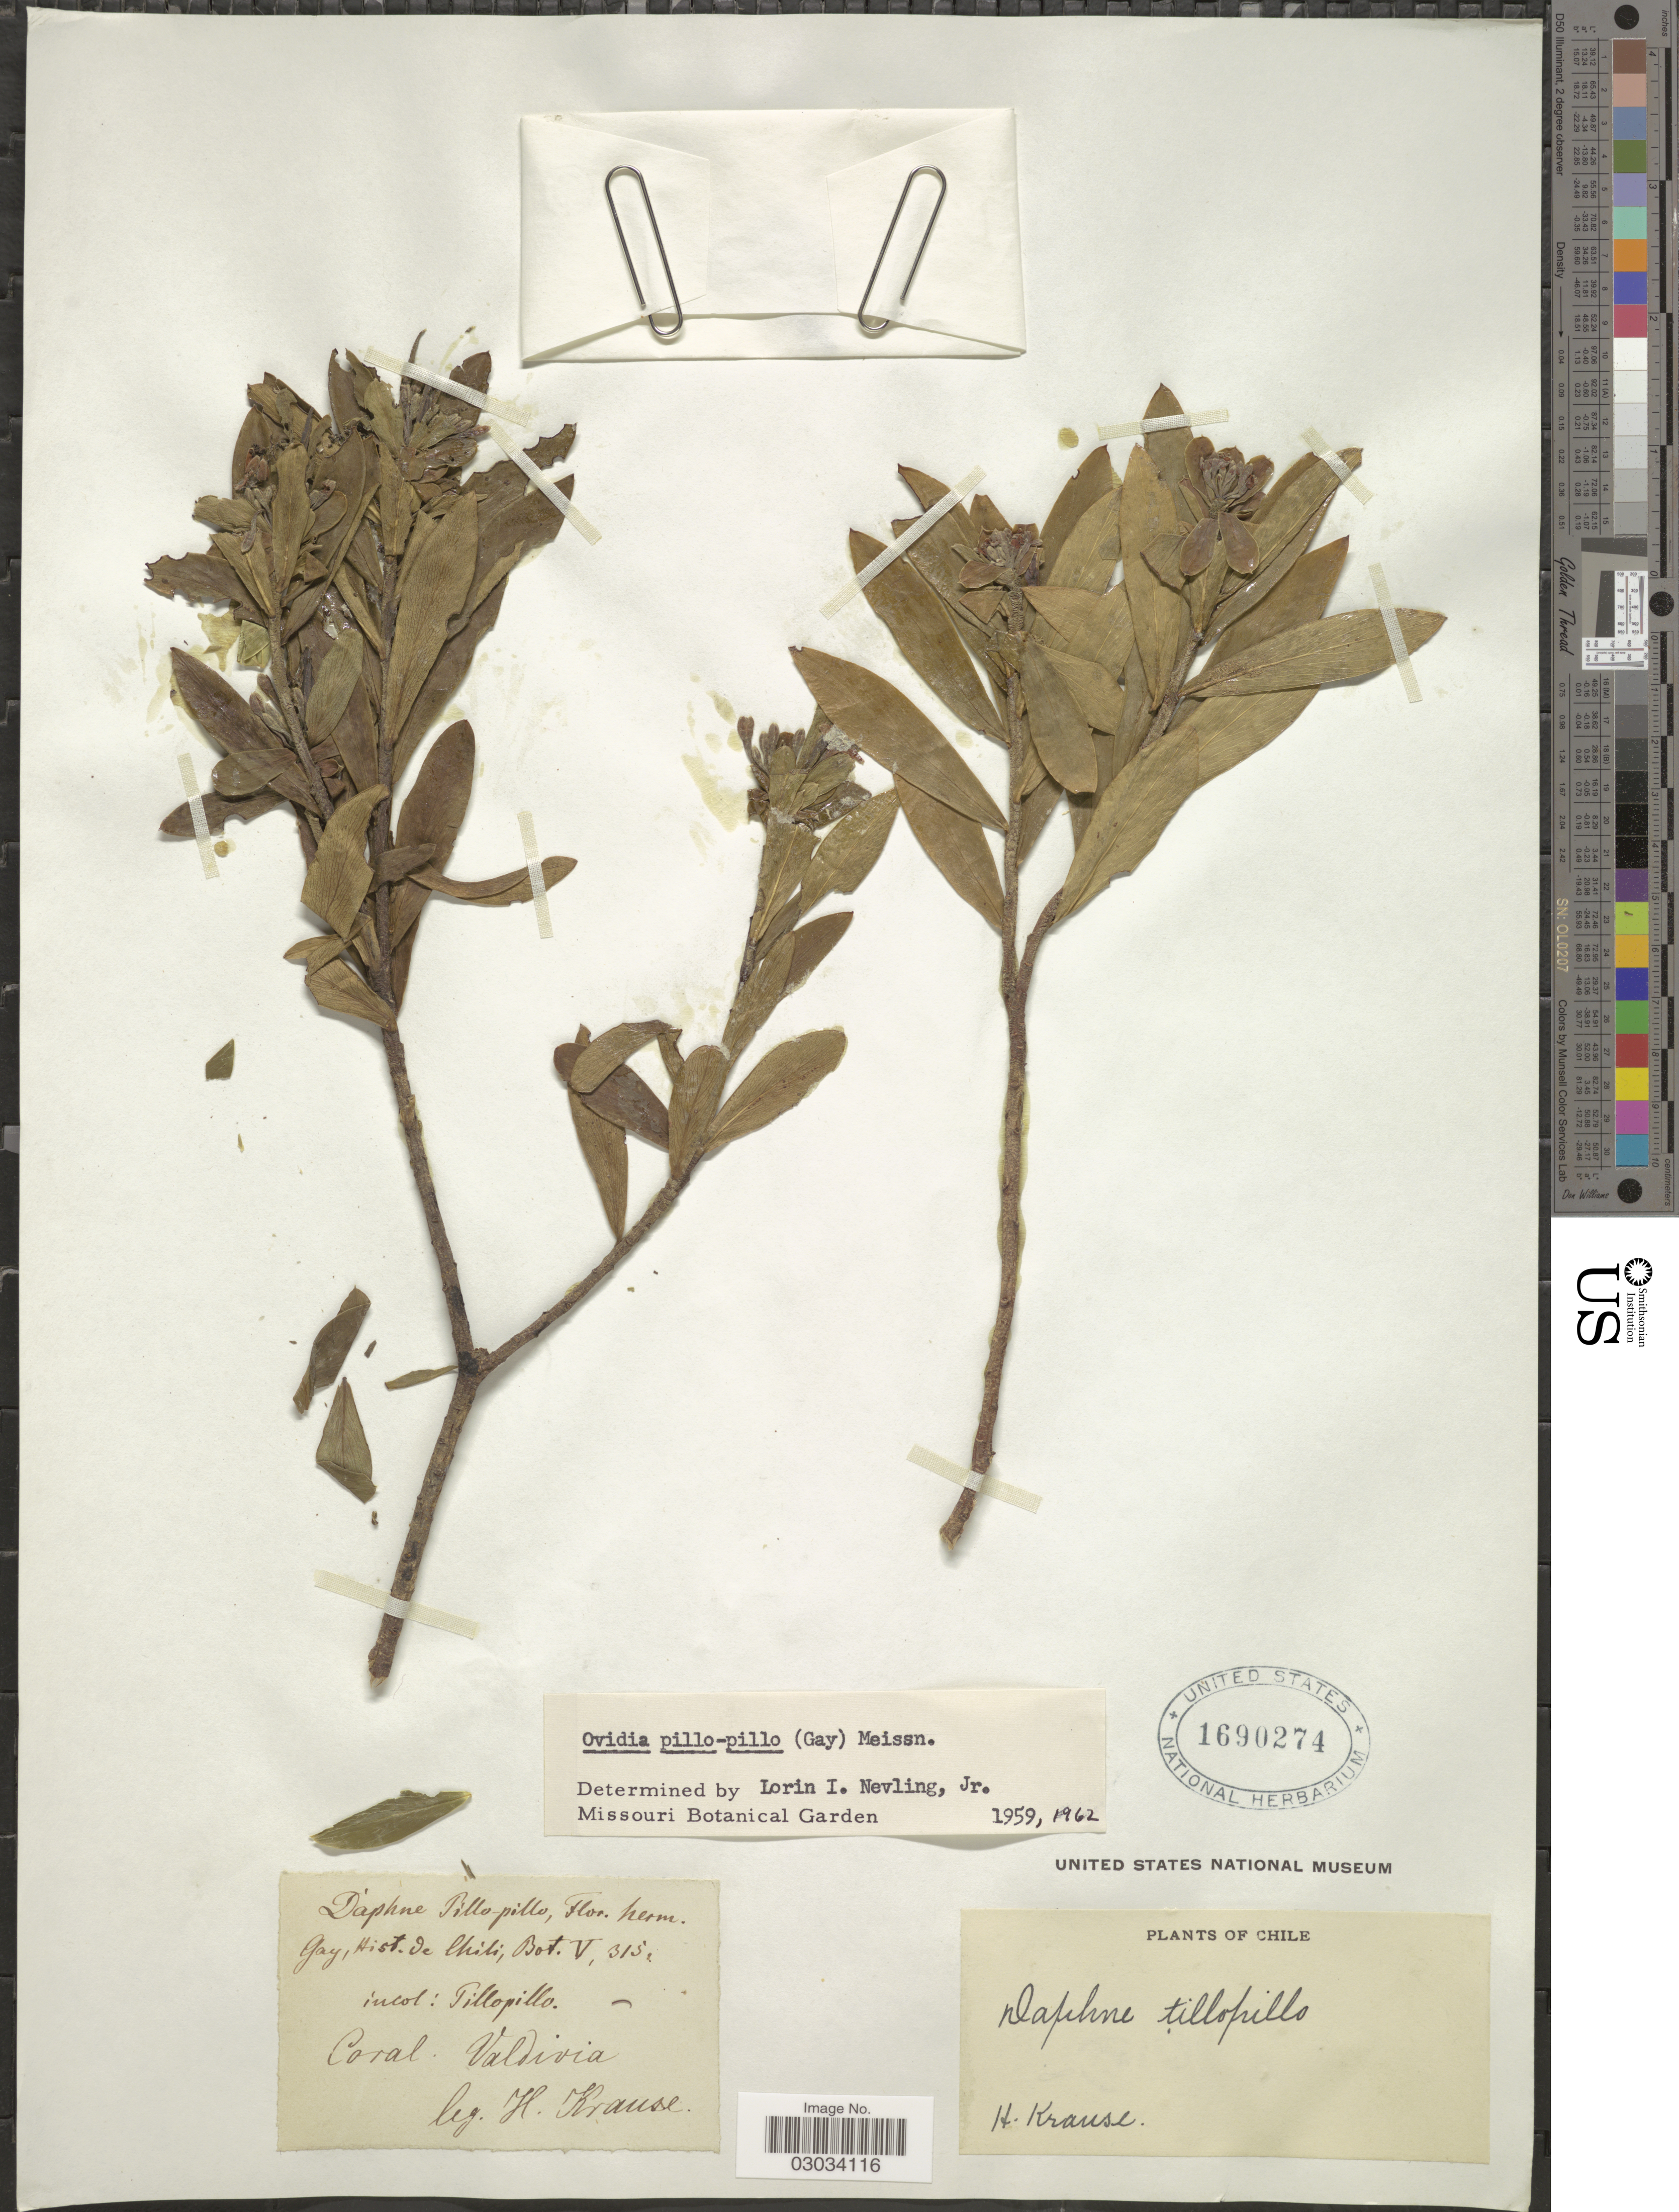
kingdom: Plantae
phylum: Tracheophyta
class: Magnoliopsida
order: Malvales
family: Thymelaeaceae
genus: Ovidia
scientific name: Ovidia pillopillo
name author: (Gay) Meisn.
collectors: H. Krause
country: Chile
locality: Coral. Valdivia.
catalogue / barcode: US 1690274